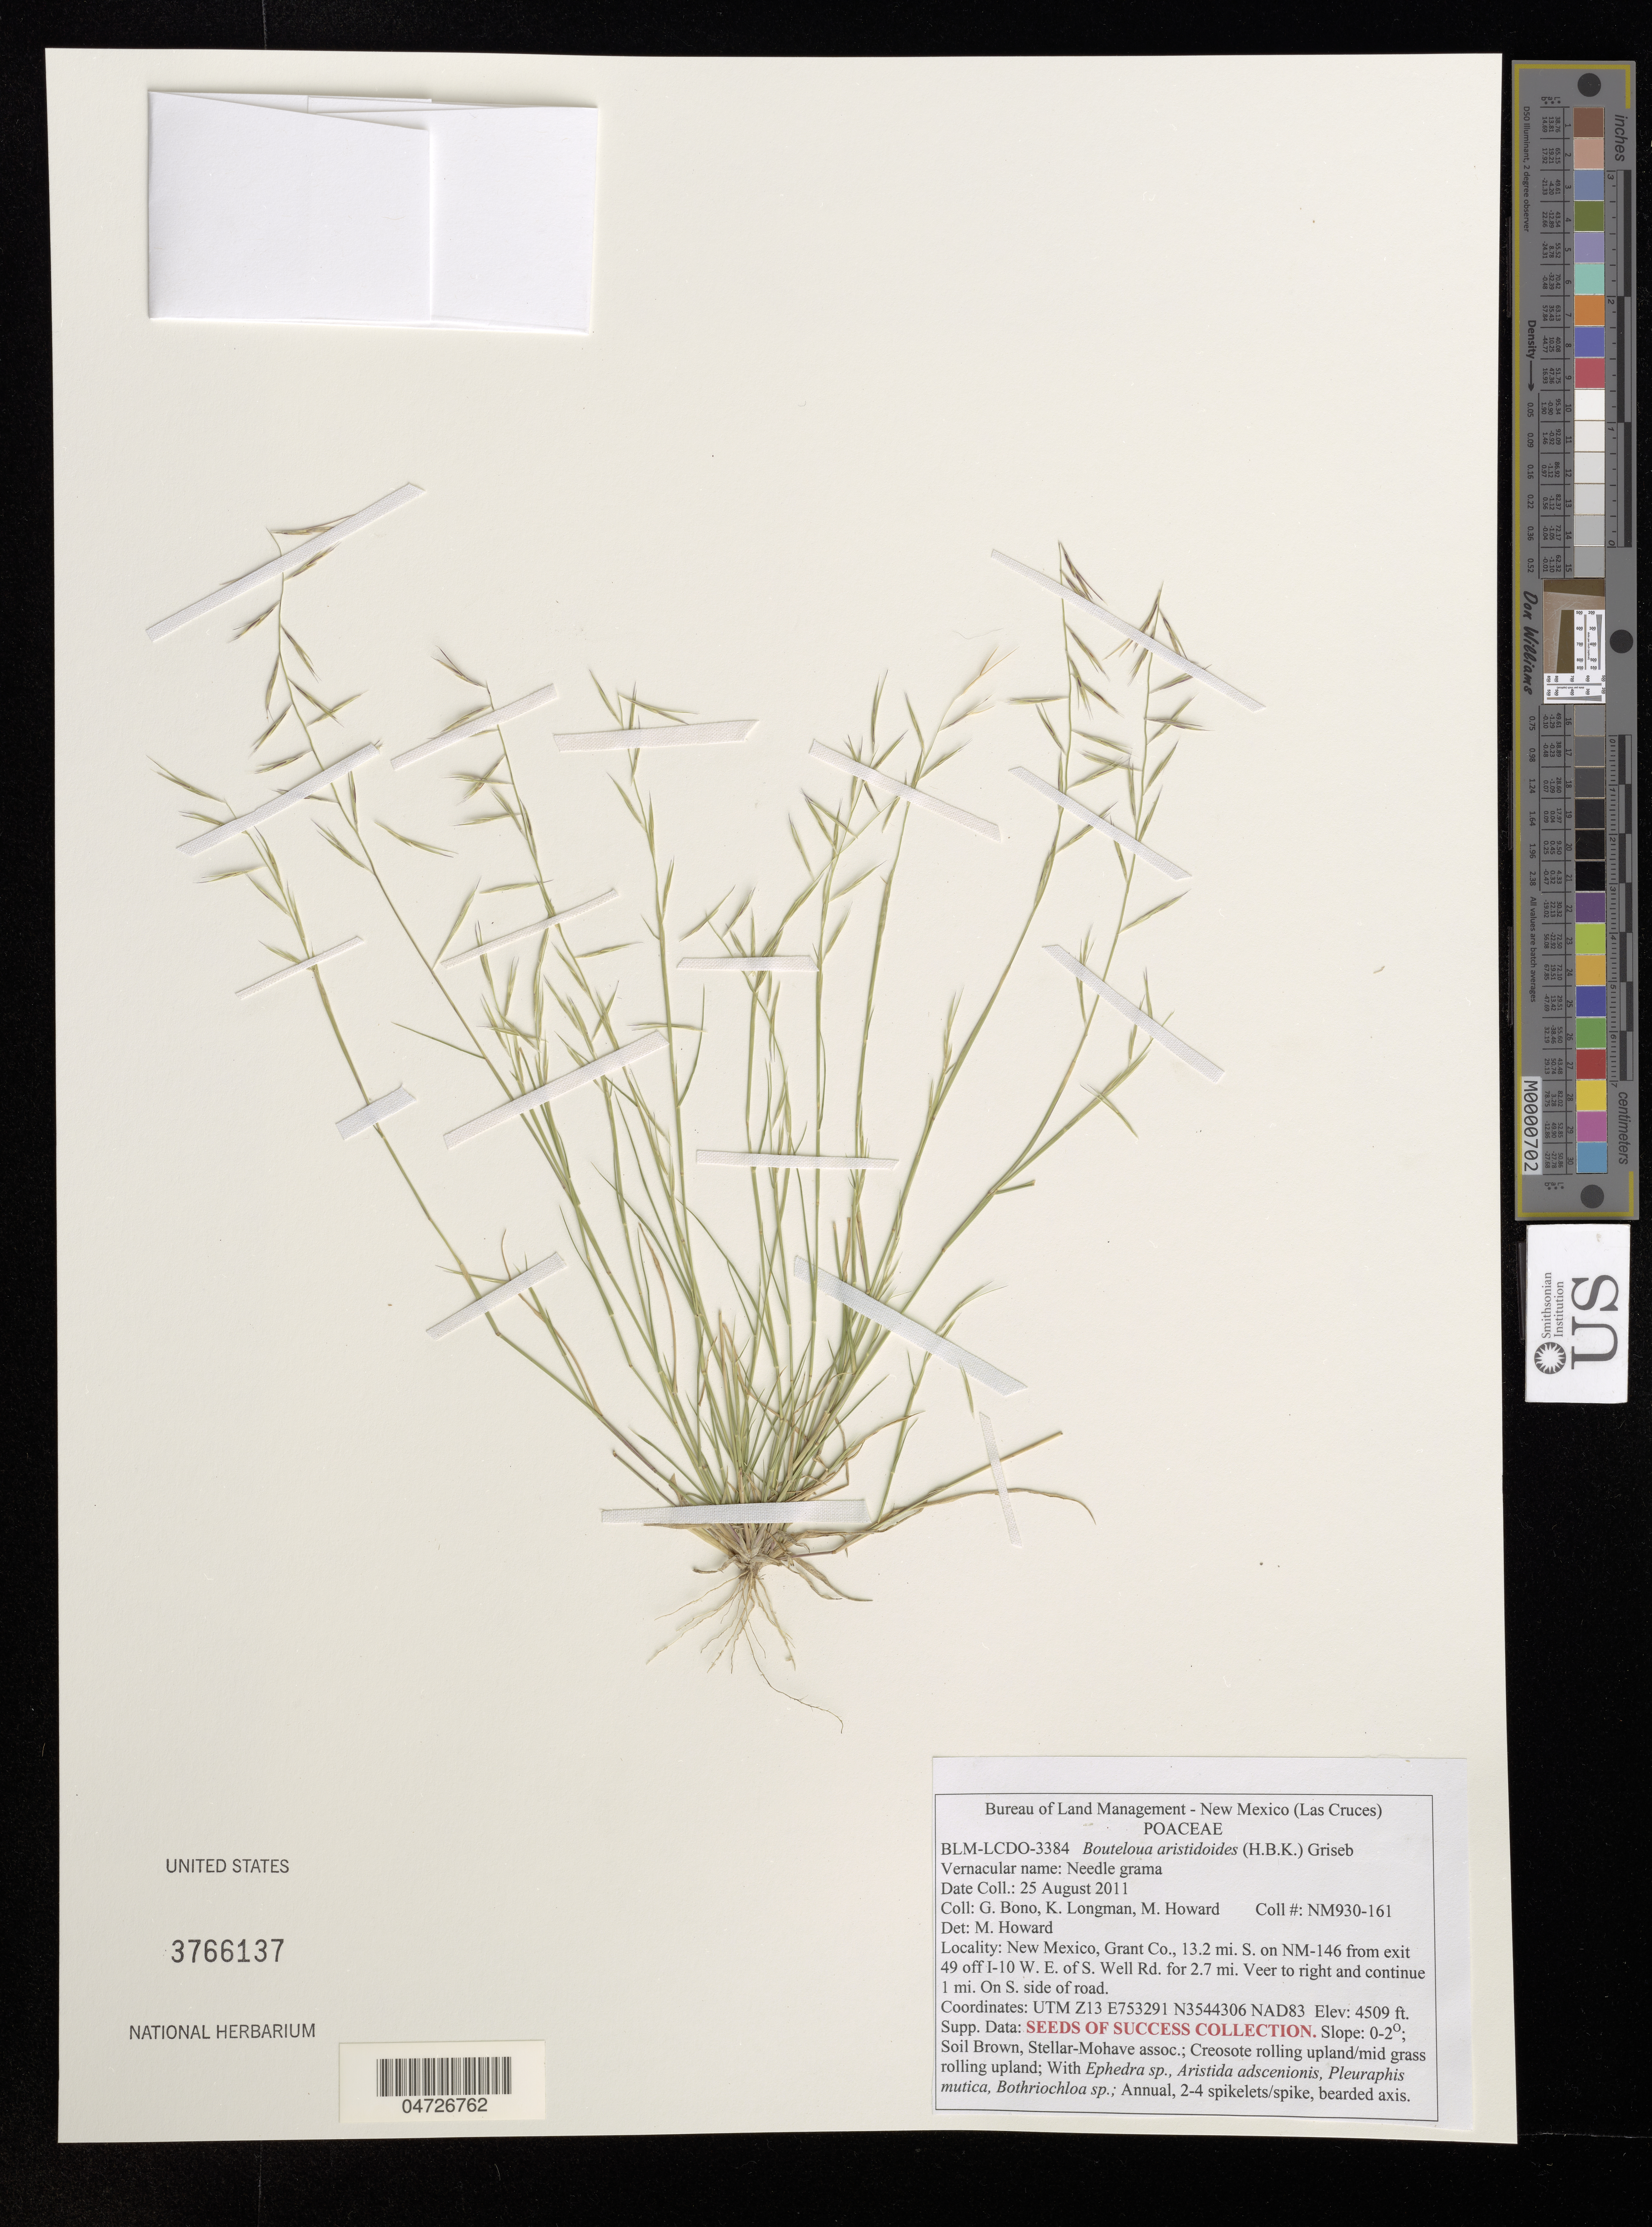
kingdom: Plantae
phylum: Tracheophyta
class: Liliopsida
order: Poales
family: Poaceae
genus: Bouteloua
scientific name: Bouteloua aristidoides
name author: (Kunth) Griseb.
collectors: G. Bono, K. Longman & M. Howard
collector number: NM930-161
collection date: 2011-08-25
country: United States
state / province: New Mexico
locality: (Las Cruces). Grant Co., 13.2 mi. S. on NM-146 from exit 49 off I-10 W. E. of S. Well Rd. for 2.7 mi. Veer to right and continue 1 mi. On S. side of road.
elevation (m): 1374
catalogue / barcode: US 3766137